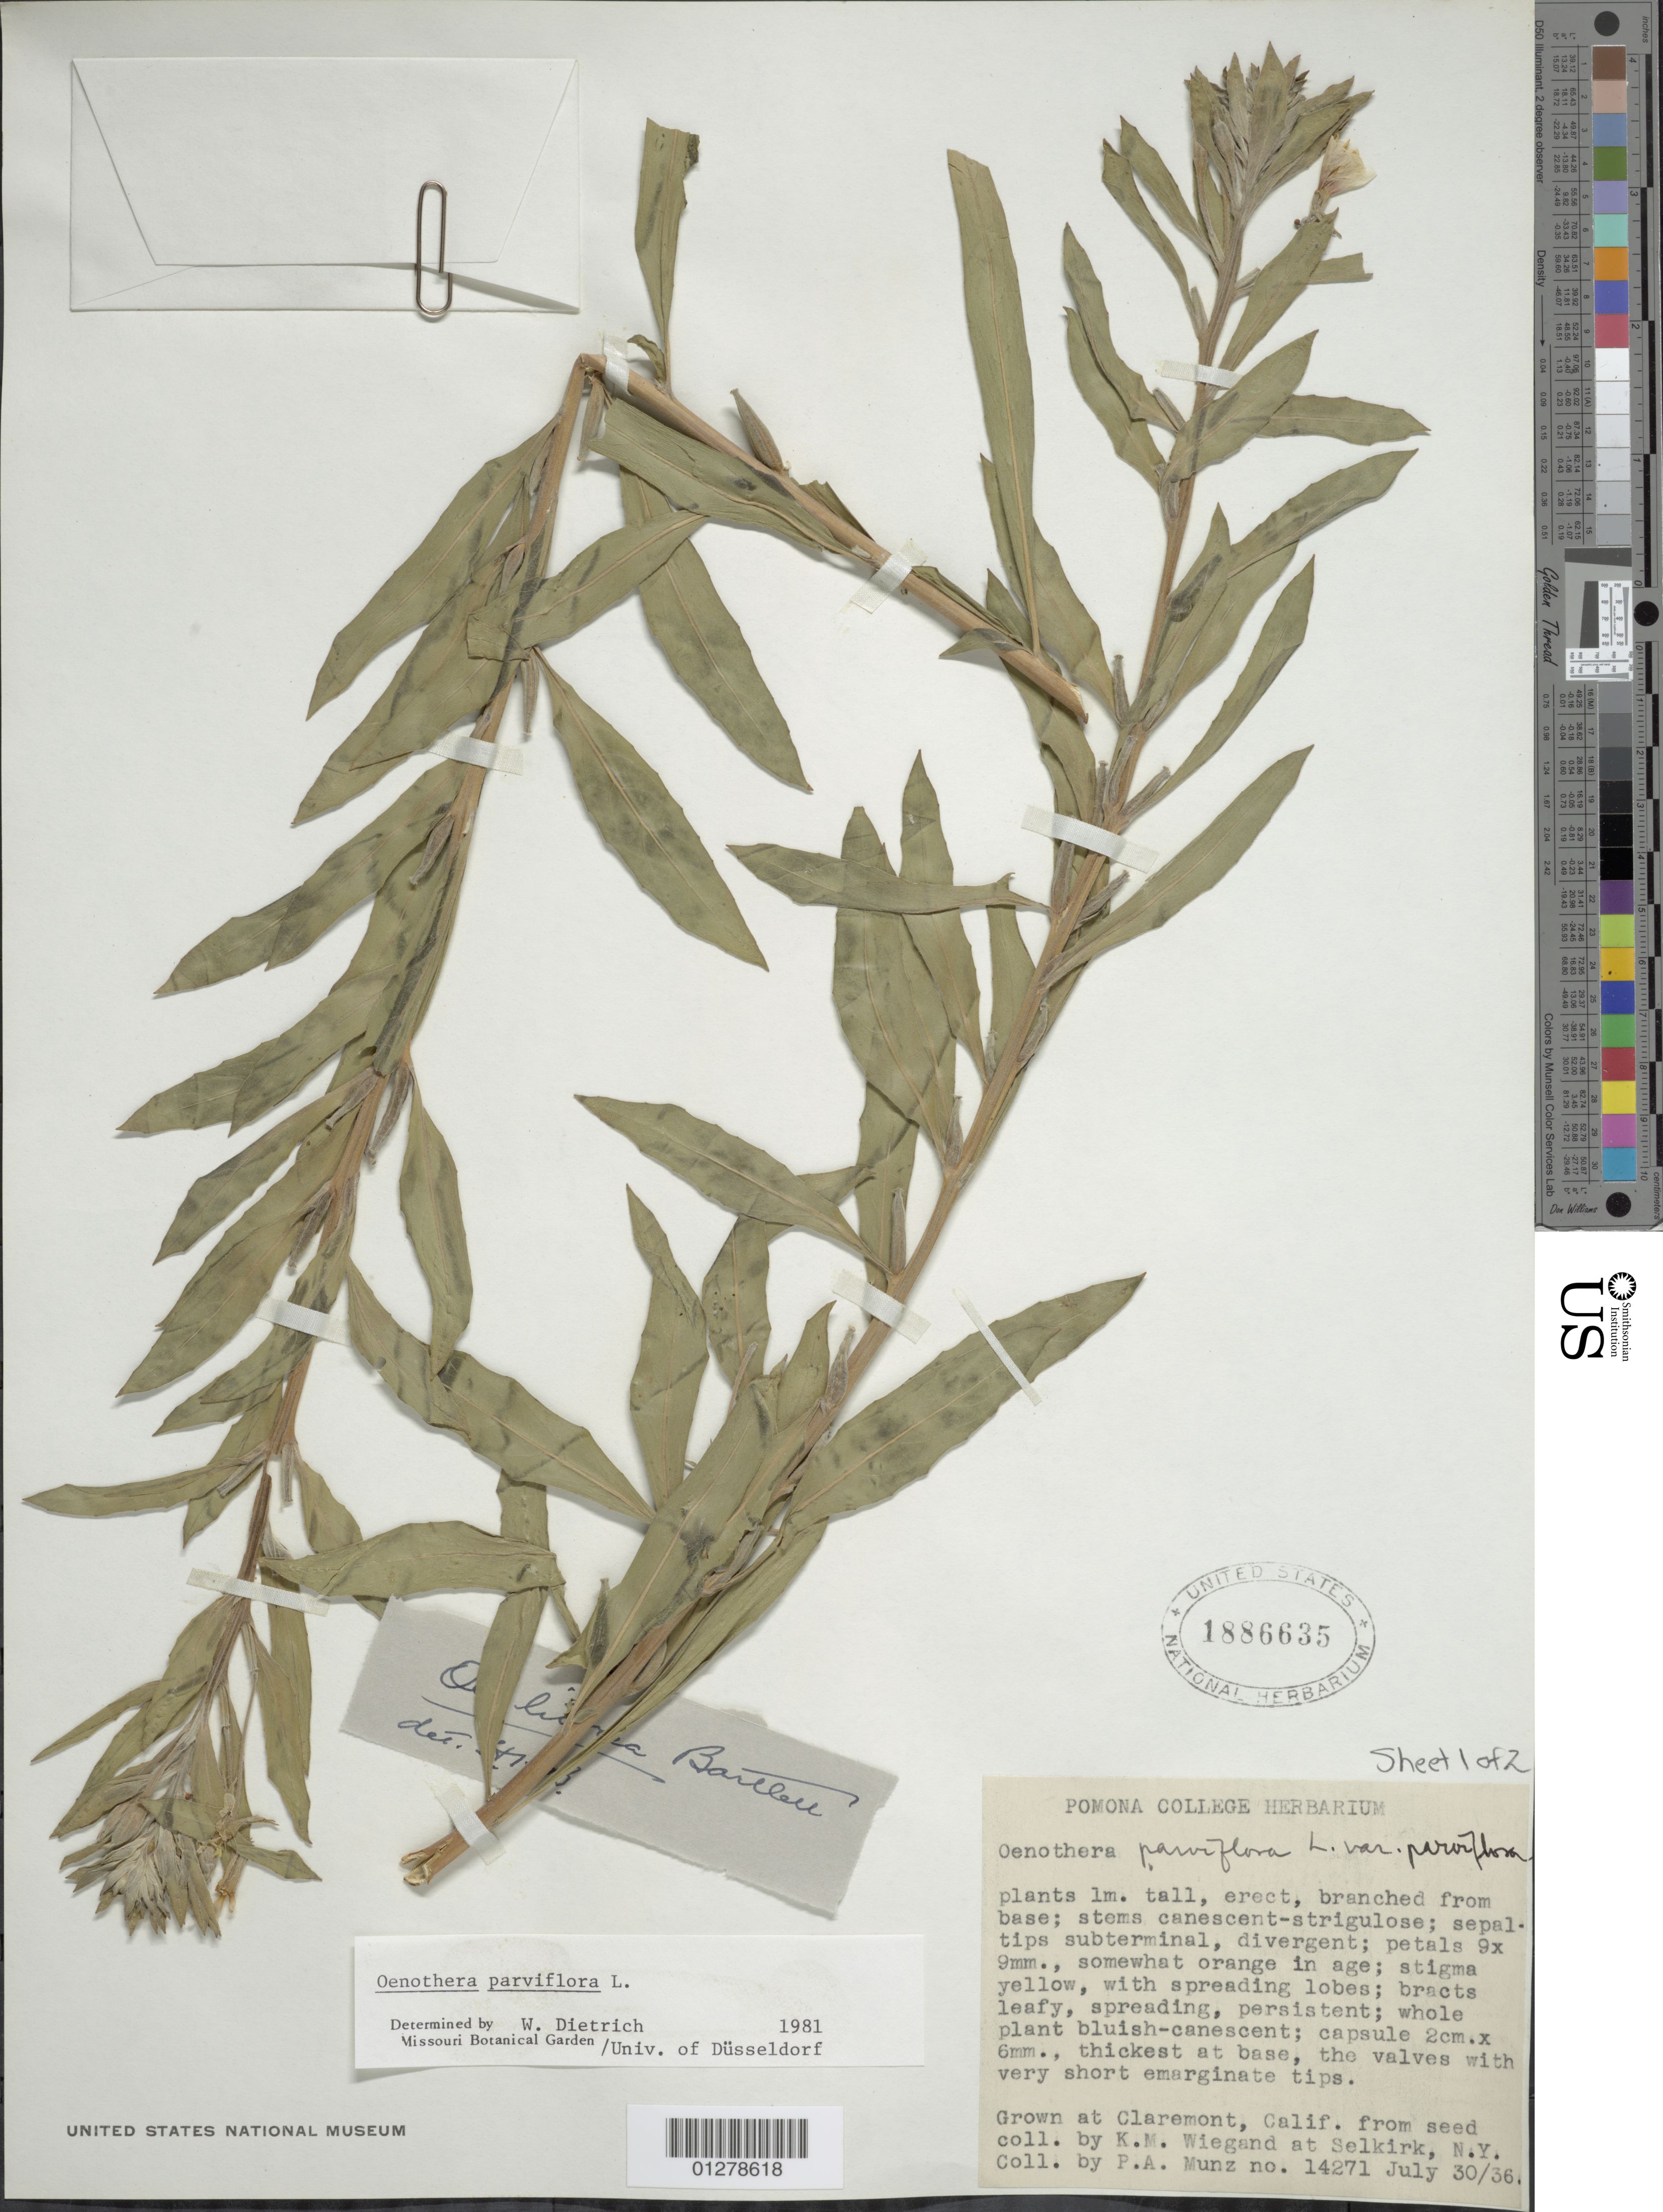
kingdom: Plantae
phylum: Tracheophyta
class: Magnoliopsida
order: Myrtales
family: Onagraceae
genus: Oenothera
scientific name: Oenothera parviflora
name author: L.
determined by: Dietrich, W.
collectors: P. A. Munz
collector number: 14271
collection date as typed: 30 Jul 1936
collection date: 1936-07-30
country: United States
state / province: California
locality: Claremont, Pomona College Herbarium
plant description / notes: Grown from seed collected by K. M. Wiegand at Selkirk, NY.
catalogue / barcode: US 1886635